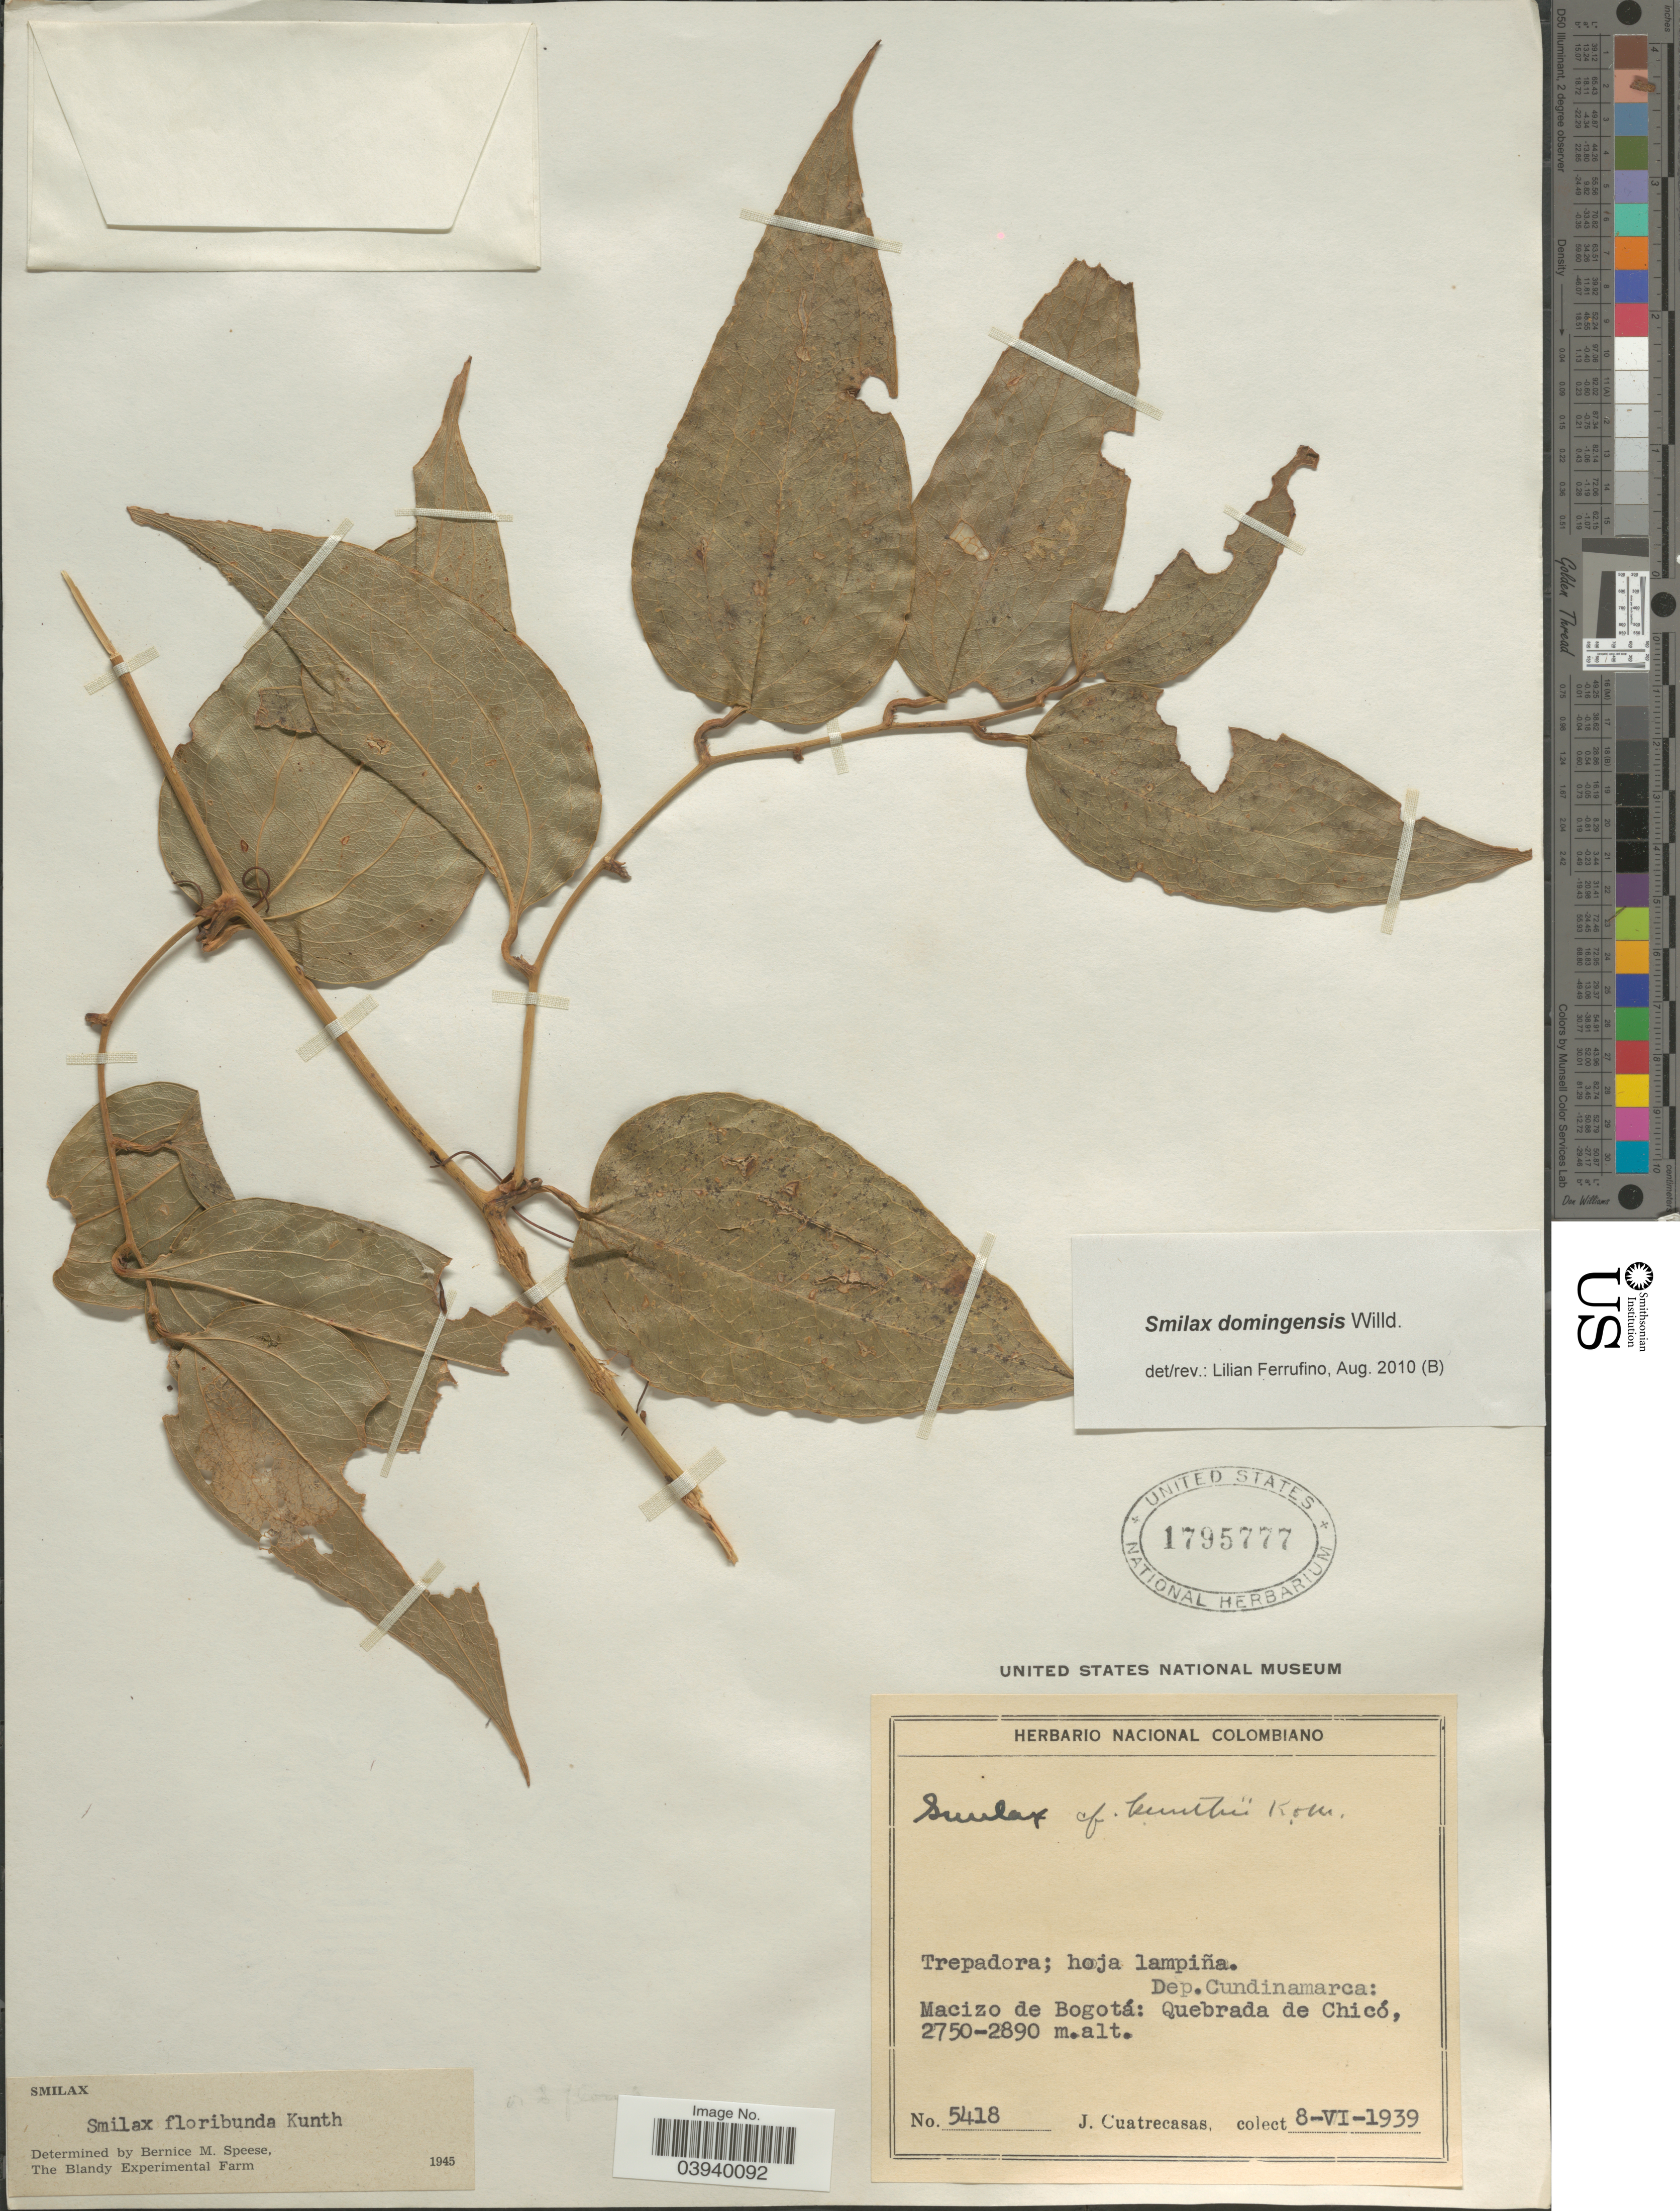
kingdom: Plantae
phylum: Tracheophyta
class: Liliopsida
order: Liliales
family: Smilacaceae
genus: Smilax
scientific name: Smilax domingensis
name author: Willd.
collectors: J. Cuatrecasas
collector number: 5418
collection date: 1939-06-08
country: Colombia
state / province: Cundinamarca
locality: Dep. Cundinamarca: Macizo de Bogotá: Quebrada de Chicó.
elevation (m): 2750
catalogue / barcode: US 1795777